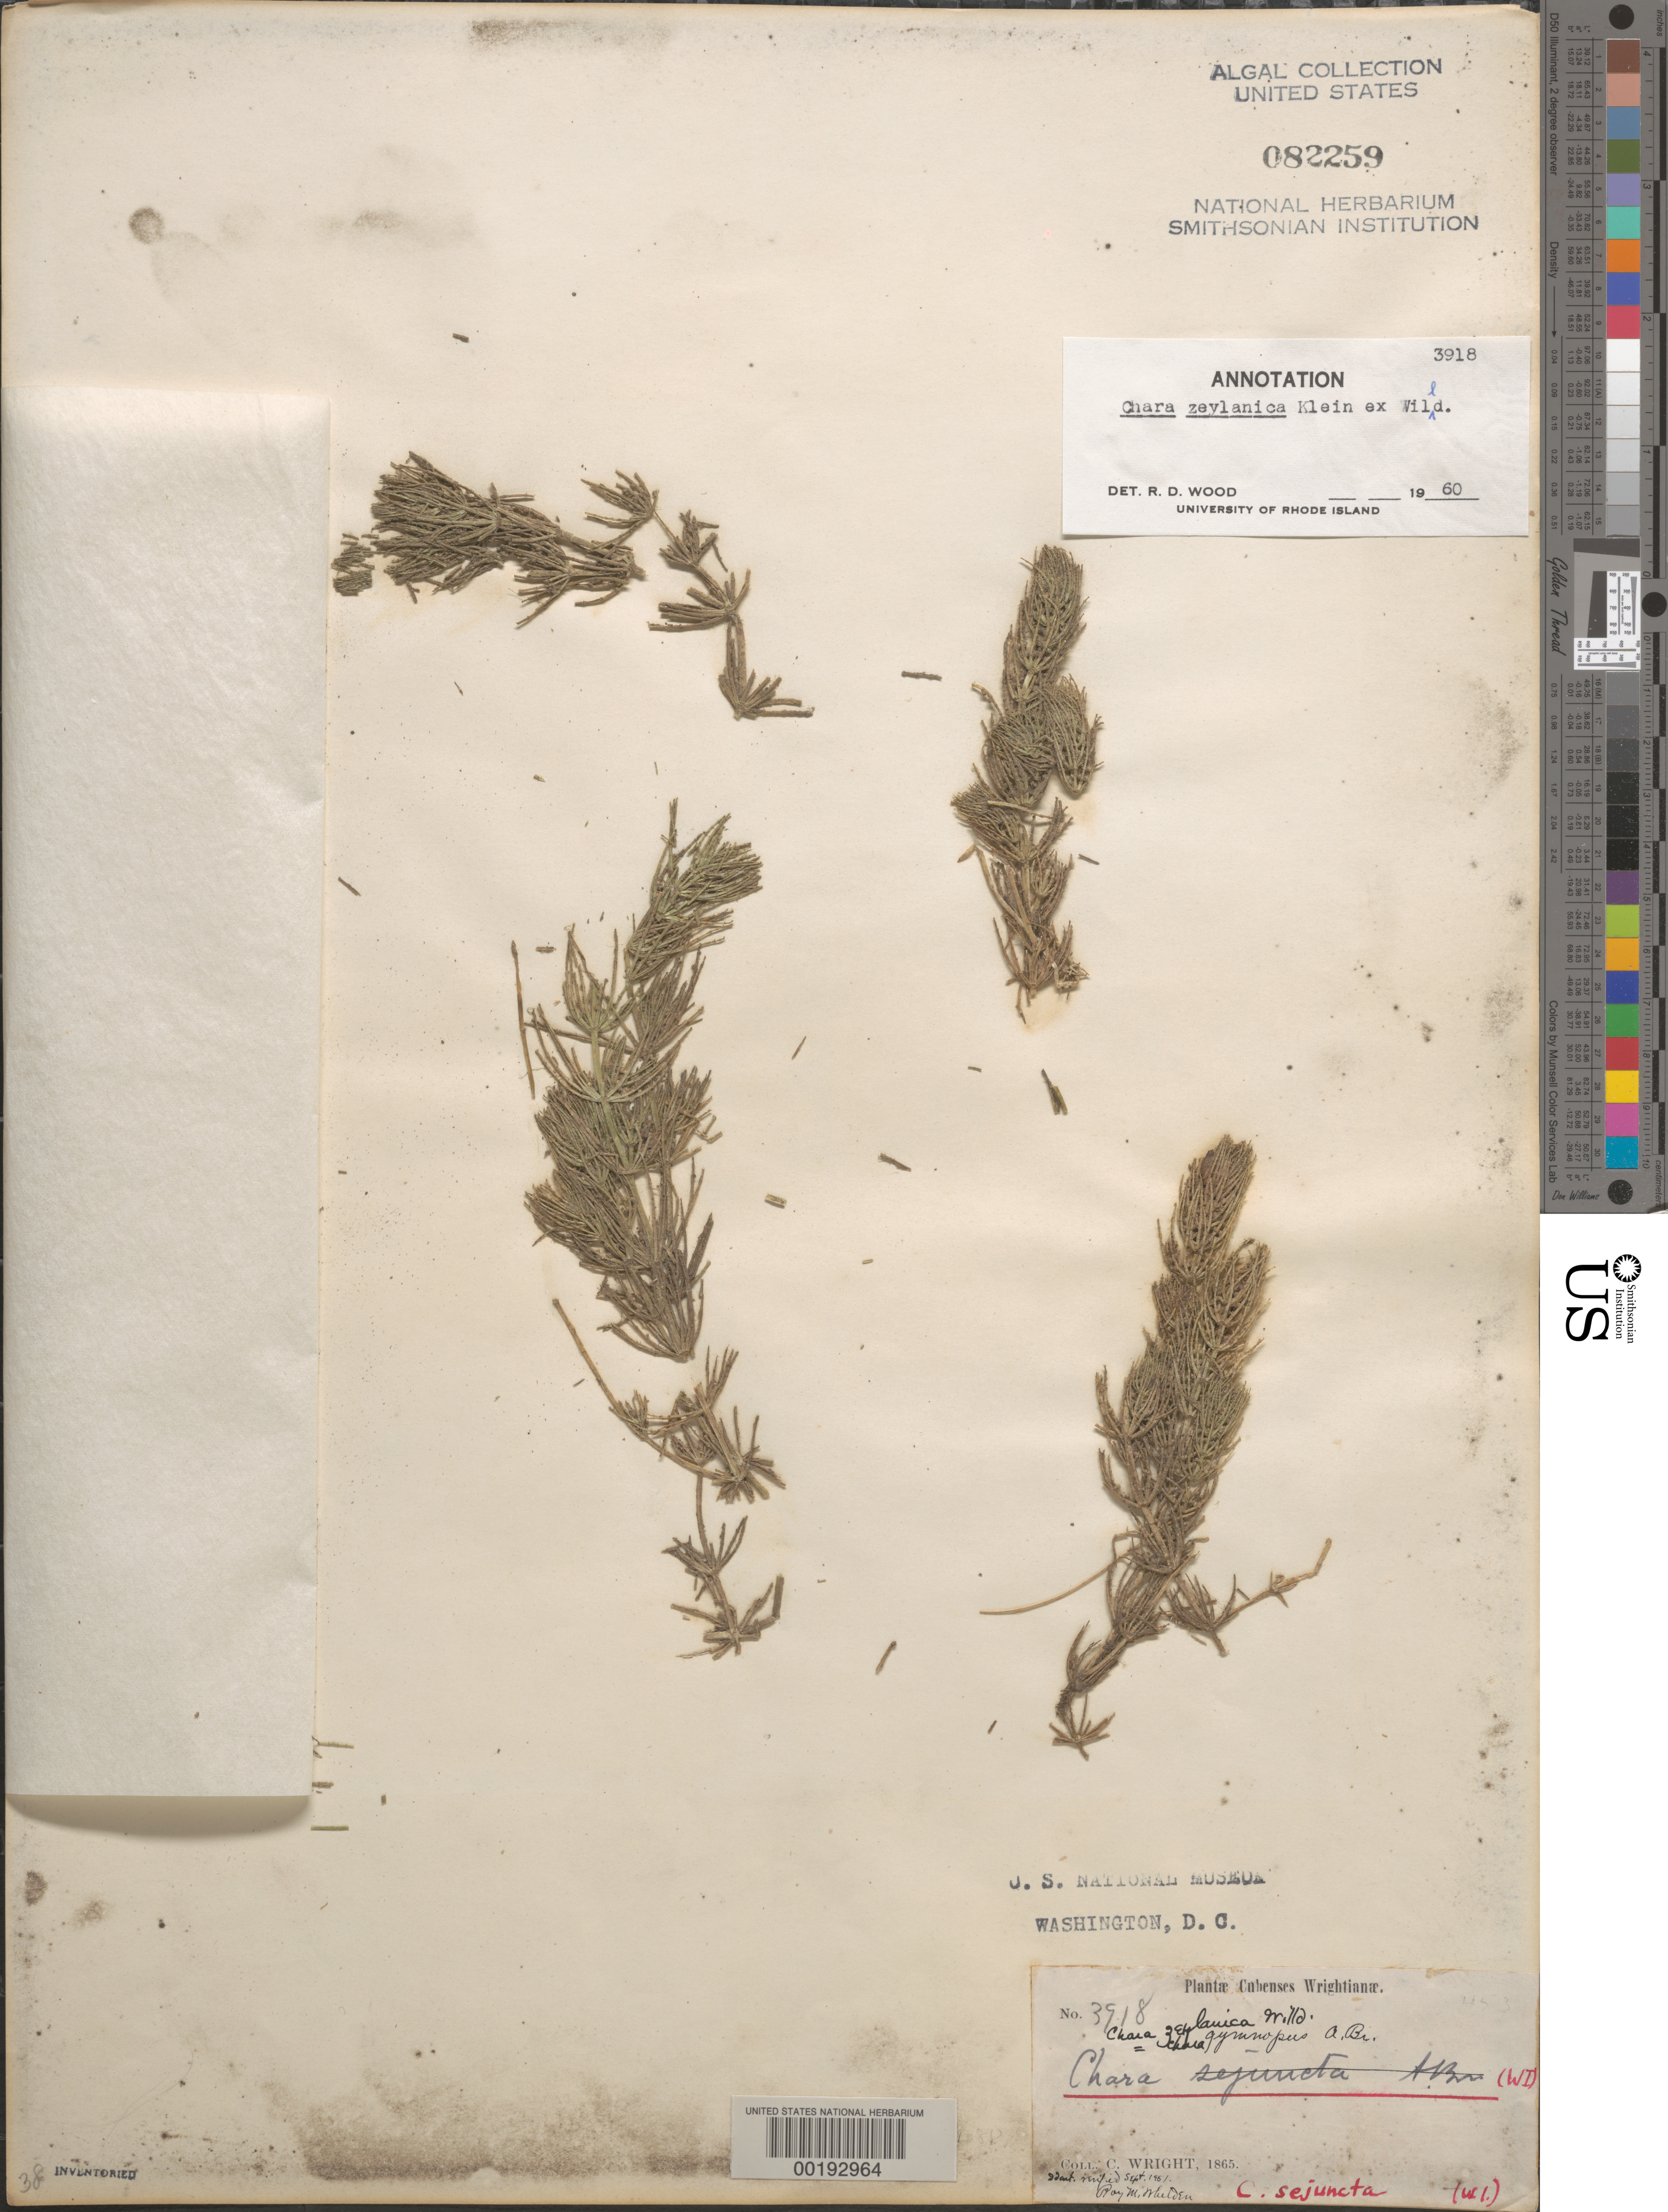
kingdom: Plantae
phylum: Charophyta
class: Charophyceae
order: Charales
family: Characeae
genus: Chara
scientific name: Chara zeylanica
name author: J.G. Klein ex Willd.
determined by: Wood, R. D.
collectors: C. Wright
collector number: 3918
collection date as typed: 1865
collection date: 1865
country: Cuba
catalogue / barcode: US 82259